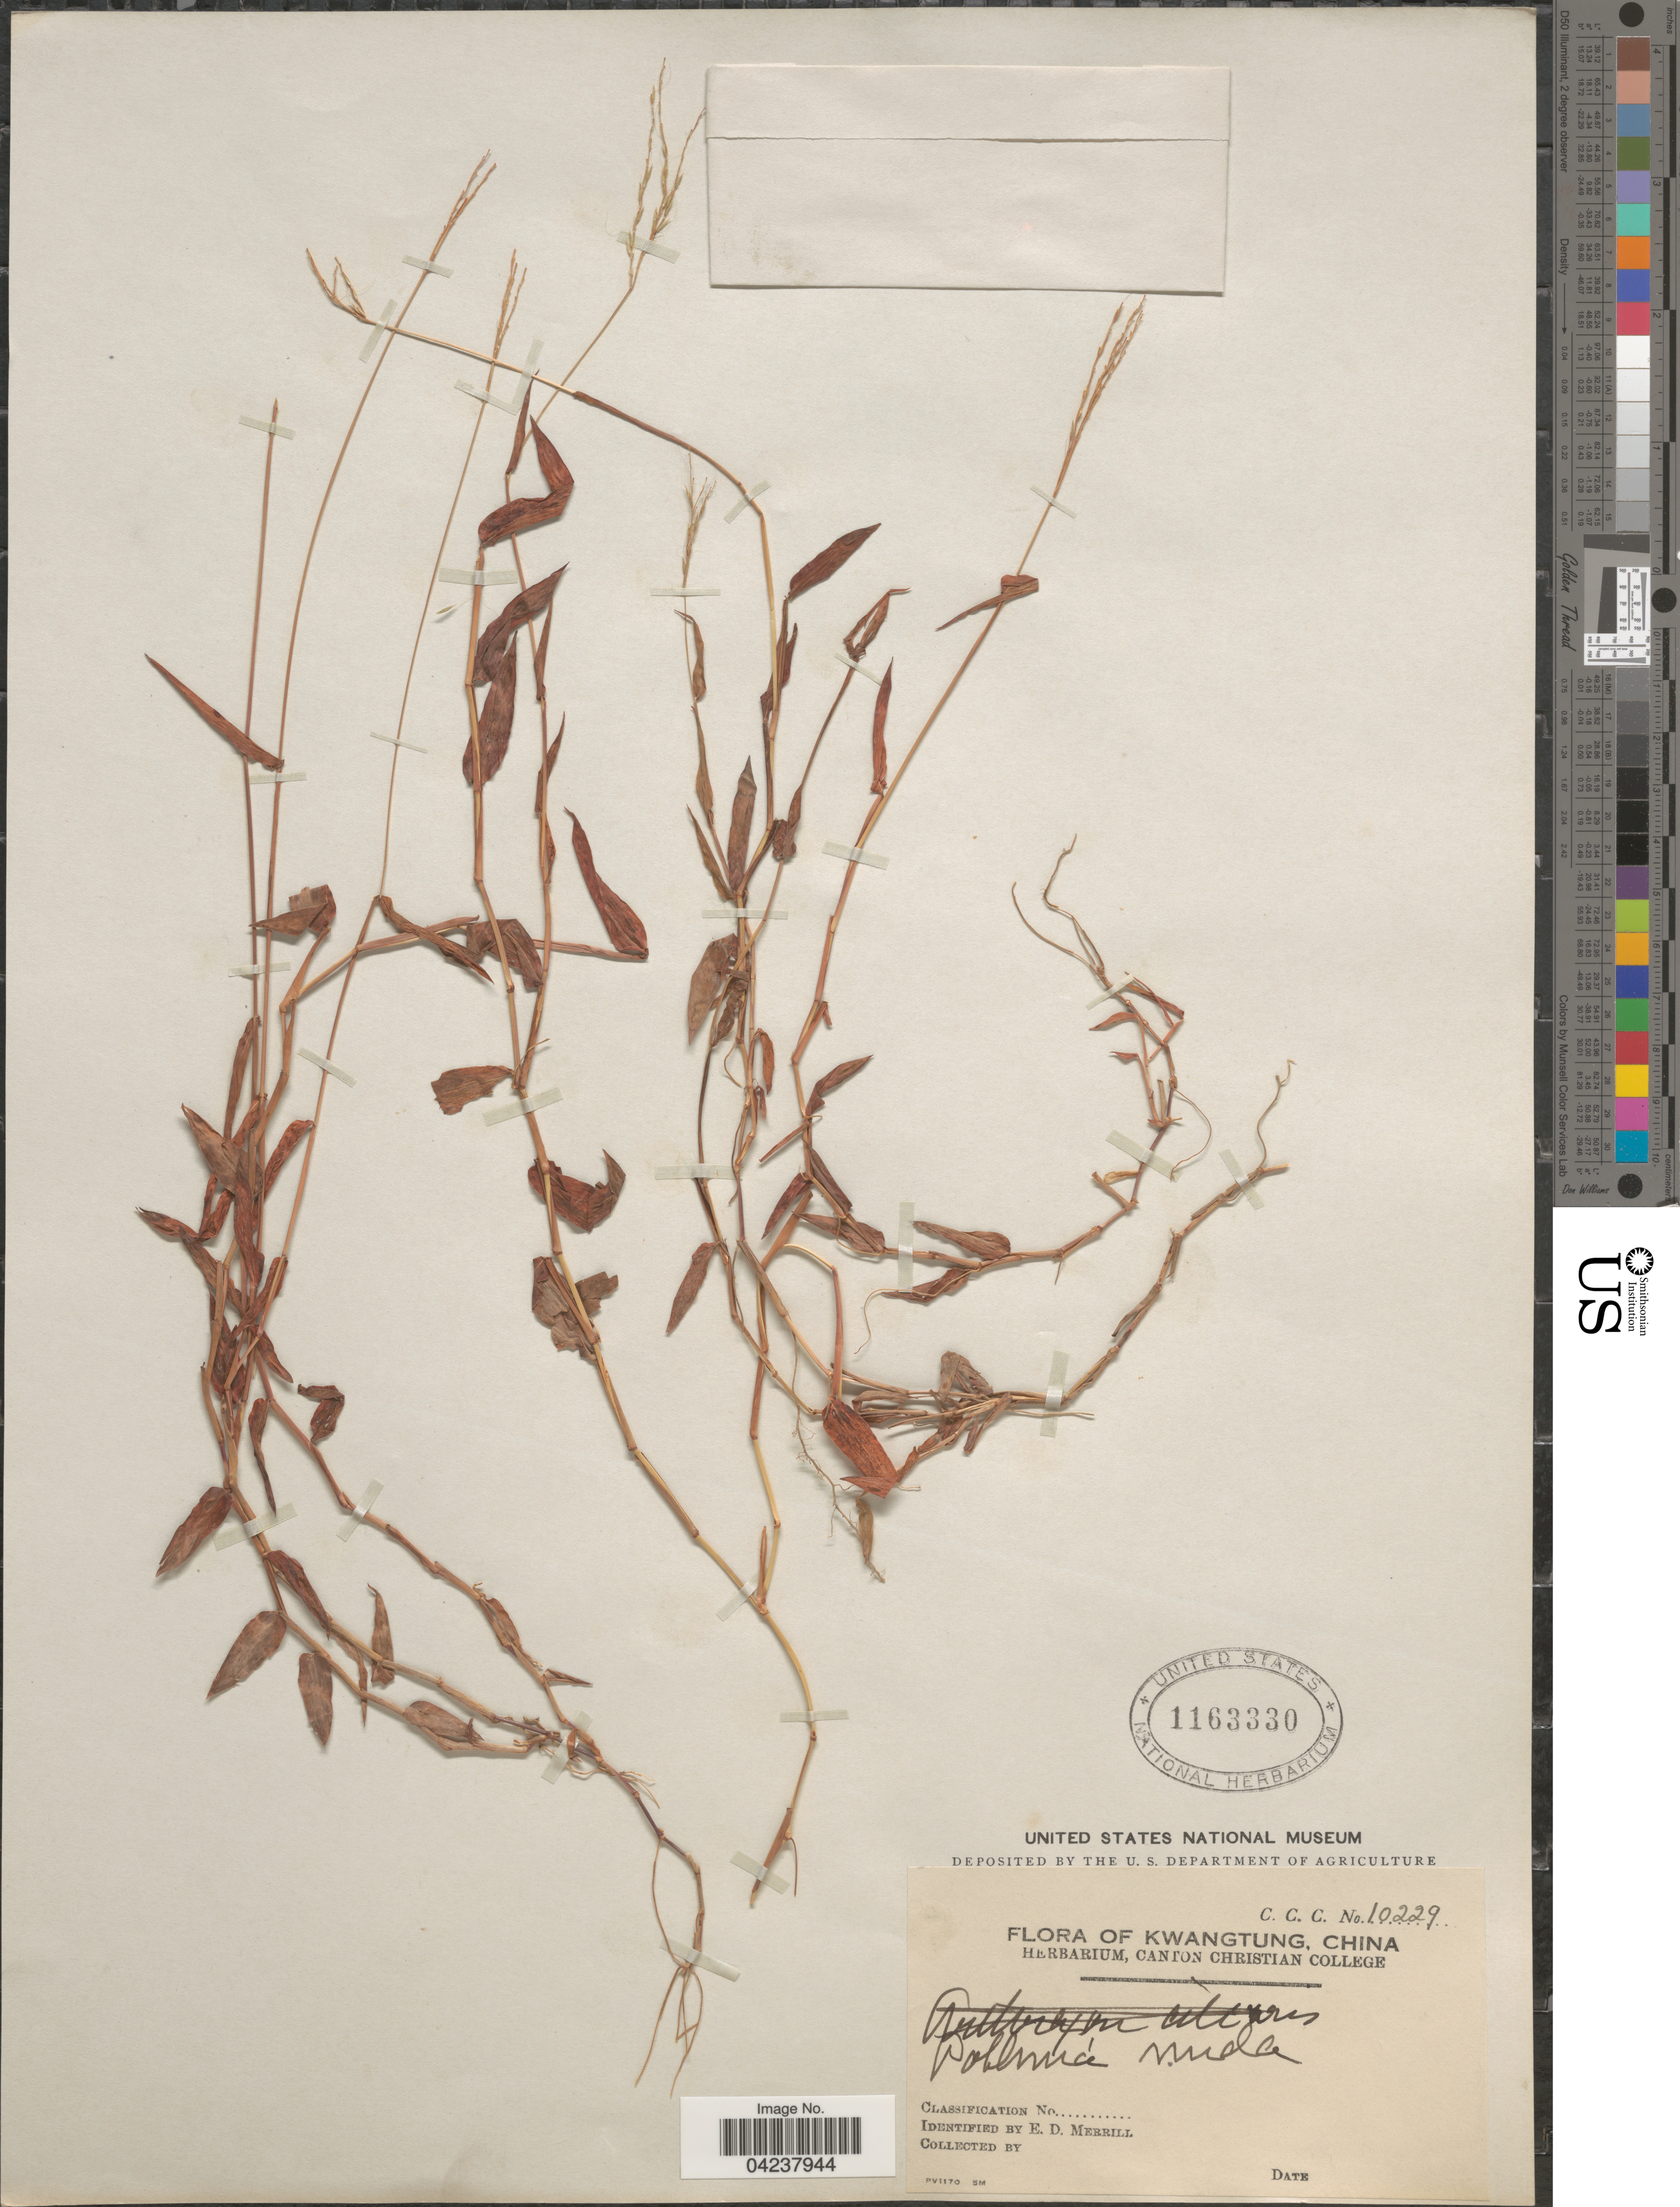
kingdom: Plantae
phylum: Tracheophyta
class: Liliopsida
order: Poales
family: Poaceae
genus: Microstegium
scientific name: Microstegium nudum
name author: (Trin.) A. Camus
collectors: E. D. Merrill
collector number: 10229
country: China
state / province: Guangdong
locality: Kwangtung.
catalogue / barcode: US 1163330